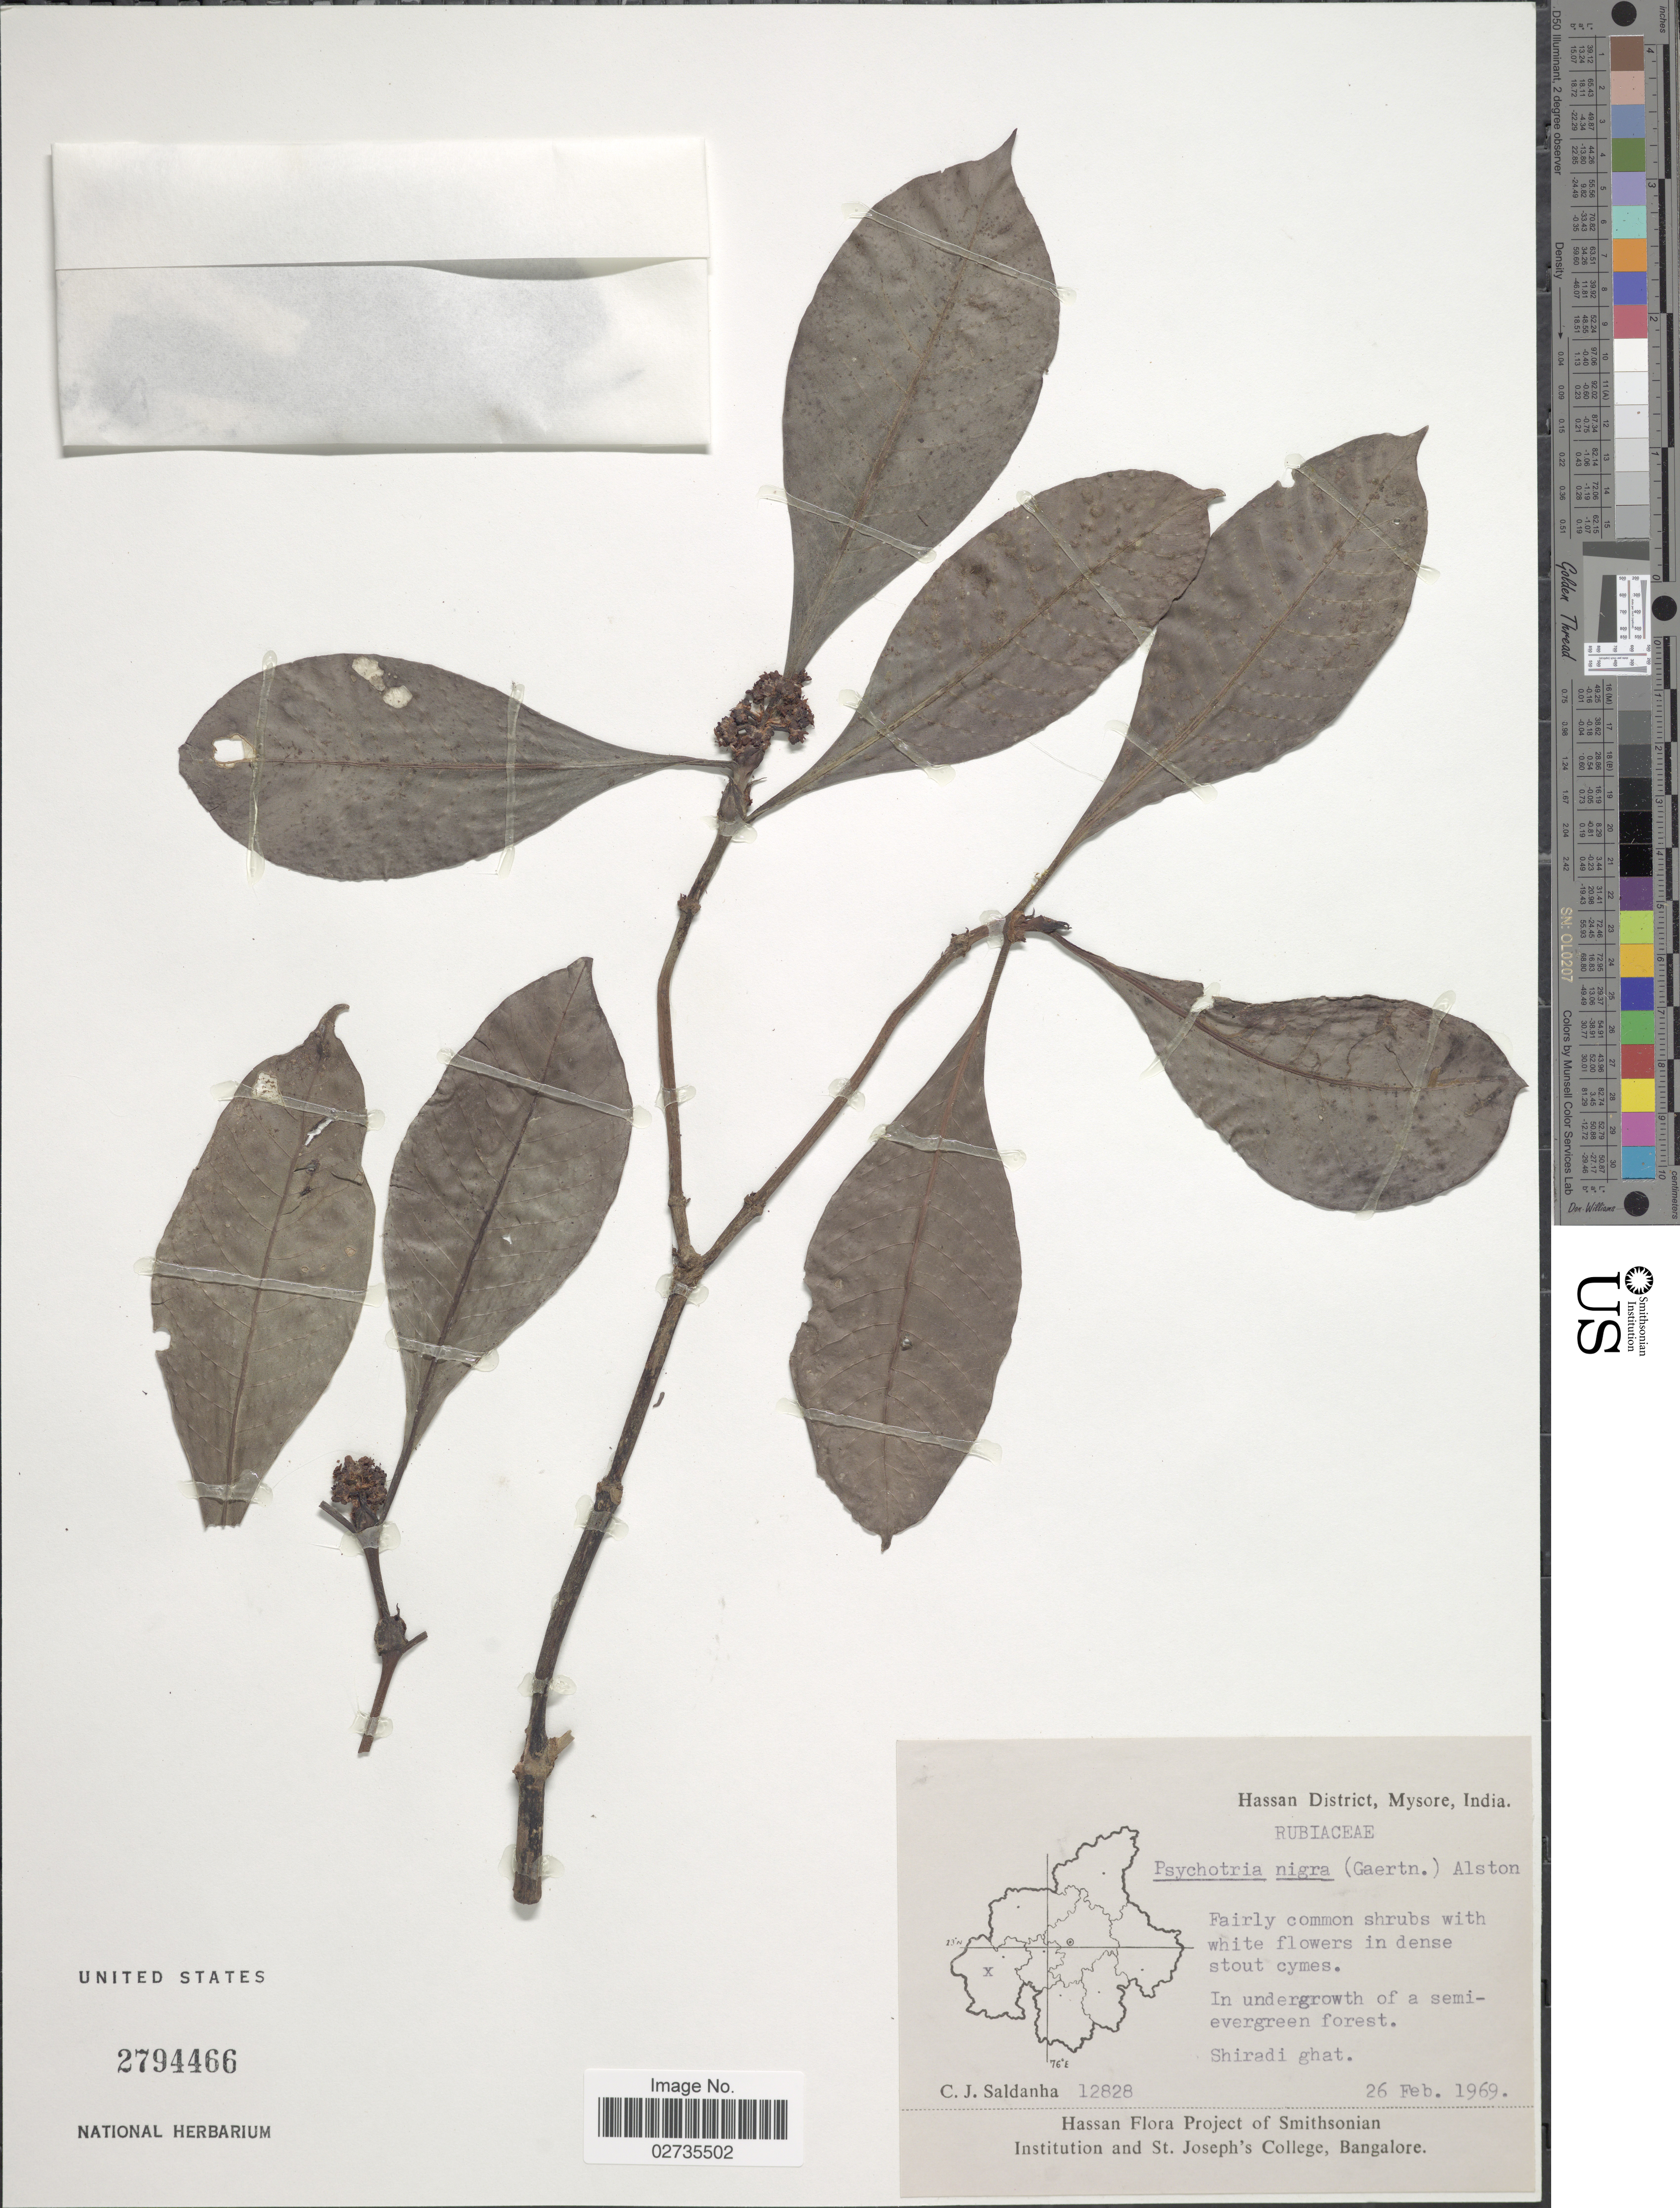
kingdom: Plantae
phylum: Tracheophyta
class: Magnoliopsida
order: Gentianales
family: Rubiaceae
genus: Psychotria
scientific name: Psychotria nigra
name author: (Gaertn.) Alston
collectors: C. J. Saldanha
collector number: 12828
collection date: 1969-02-26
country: India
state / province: Karnataka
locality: Hassan District, Mysore. Shiradi ghat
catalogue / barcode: US 2794466